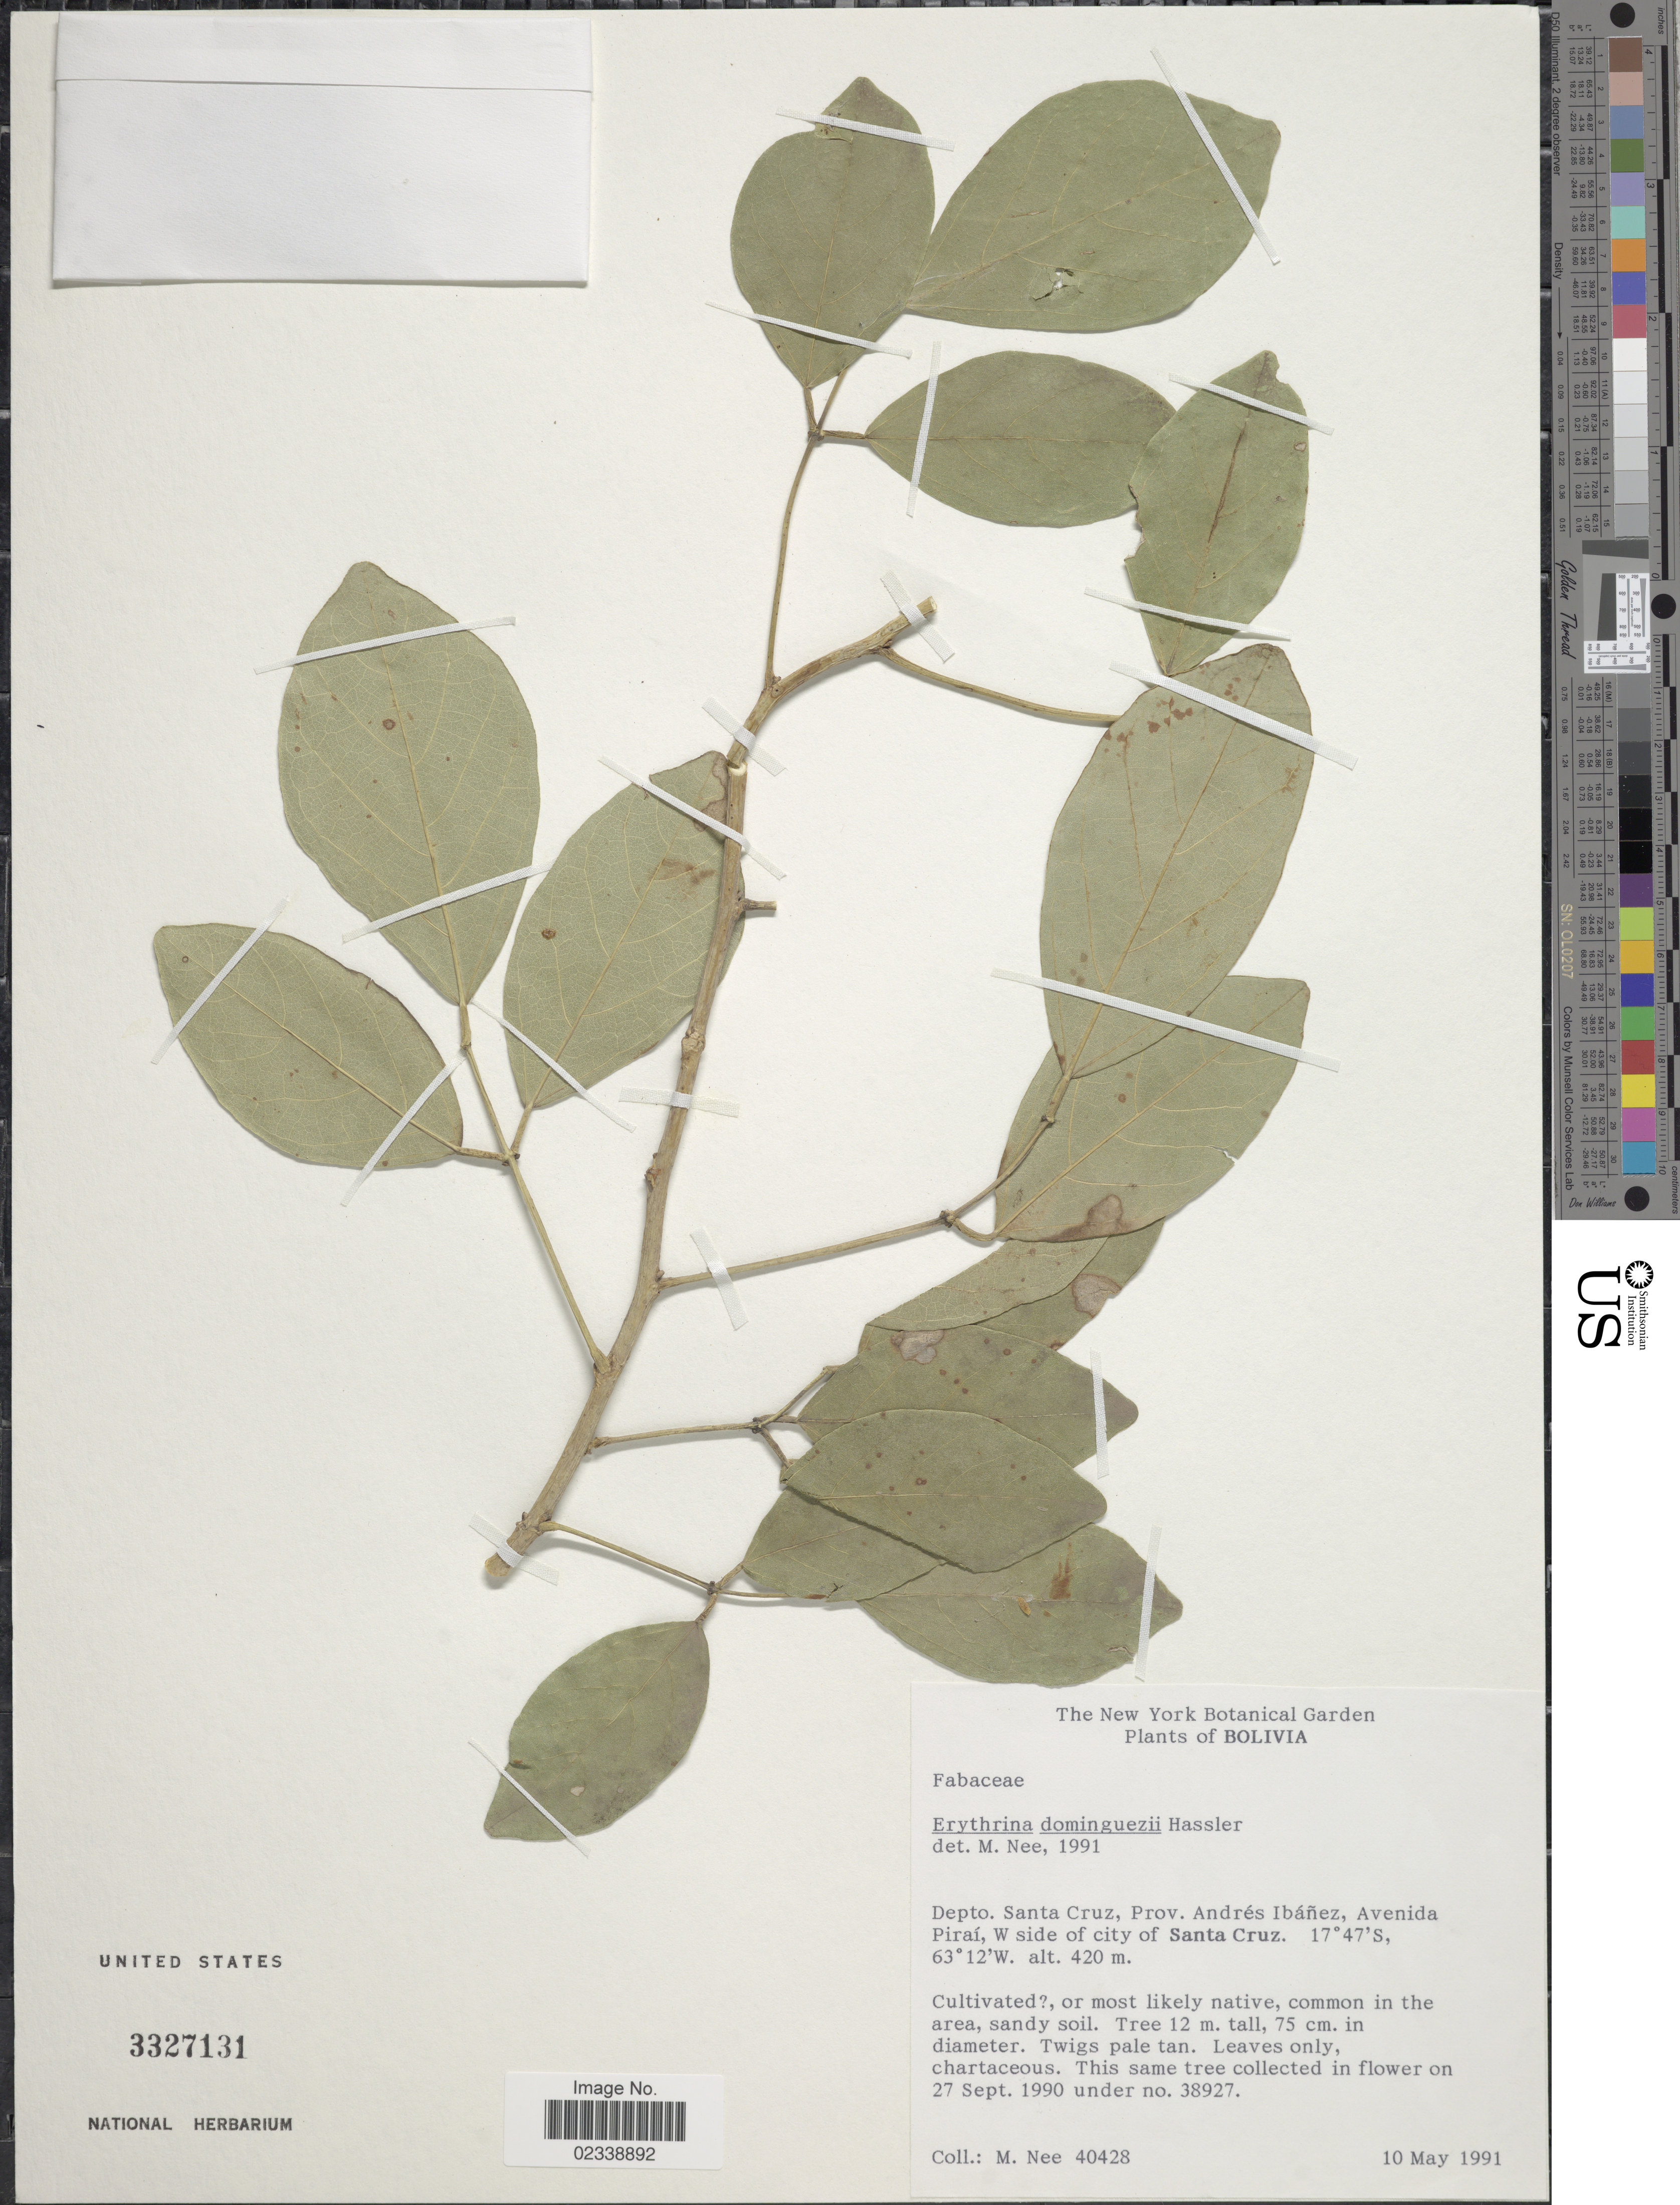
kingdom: Plantae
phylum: Tracheophyta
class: Magnoliopsida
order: Fabales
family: Fabaceae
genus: Erythrina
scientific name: Erythrina dominguezii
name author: Hassl.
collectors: M. Nee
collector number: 40428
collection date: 1991-05-10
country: Bolivia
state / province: Santa Cruz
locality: Prov. Andres Ibanez, vic. Avenida Pirai, W side of city of Santa Cruz, cultivated [unsure placement], or most likely native, common in the area.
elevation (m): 420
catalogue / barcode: US 3327131